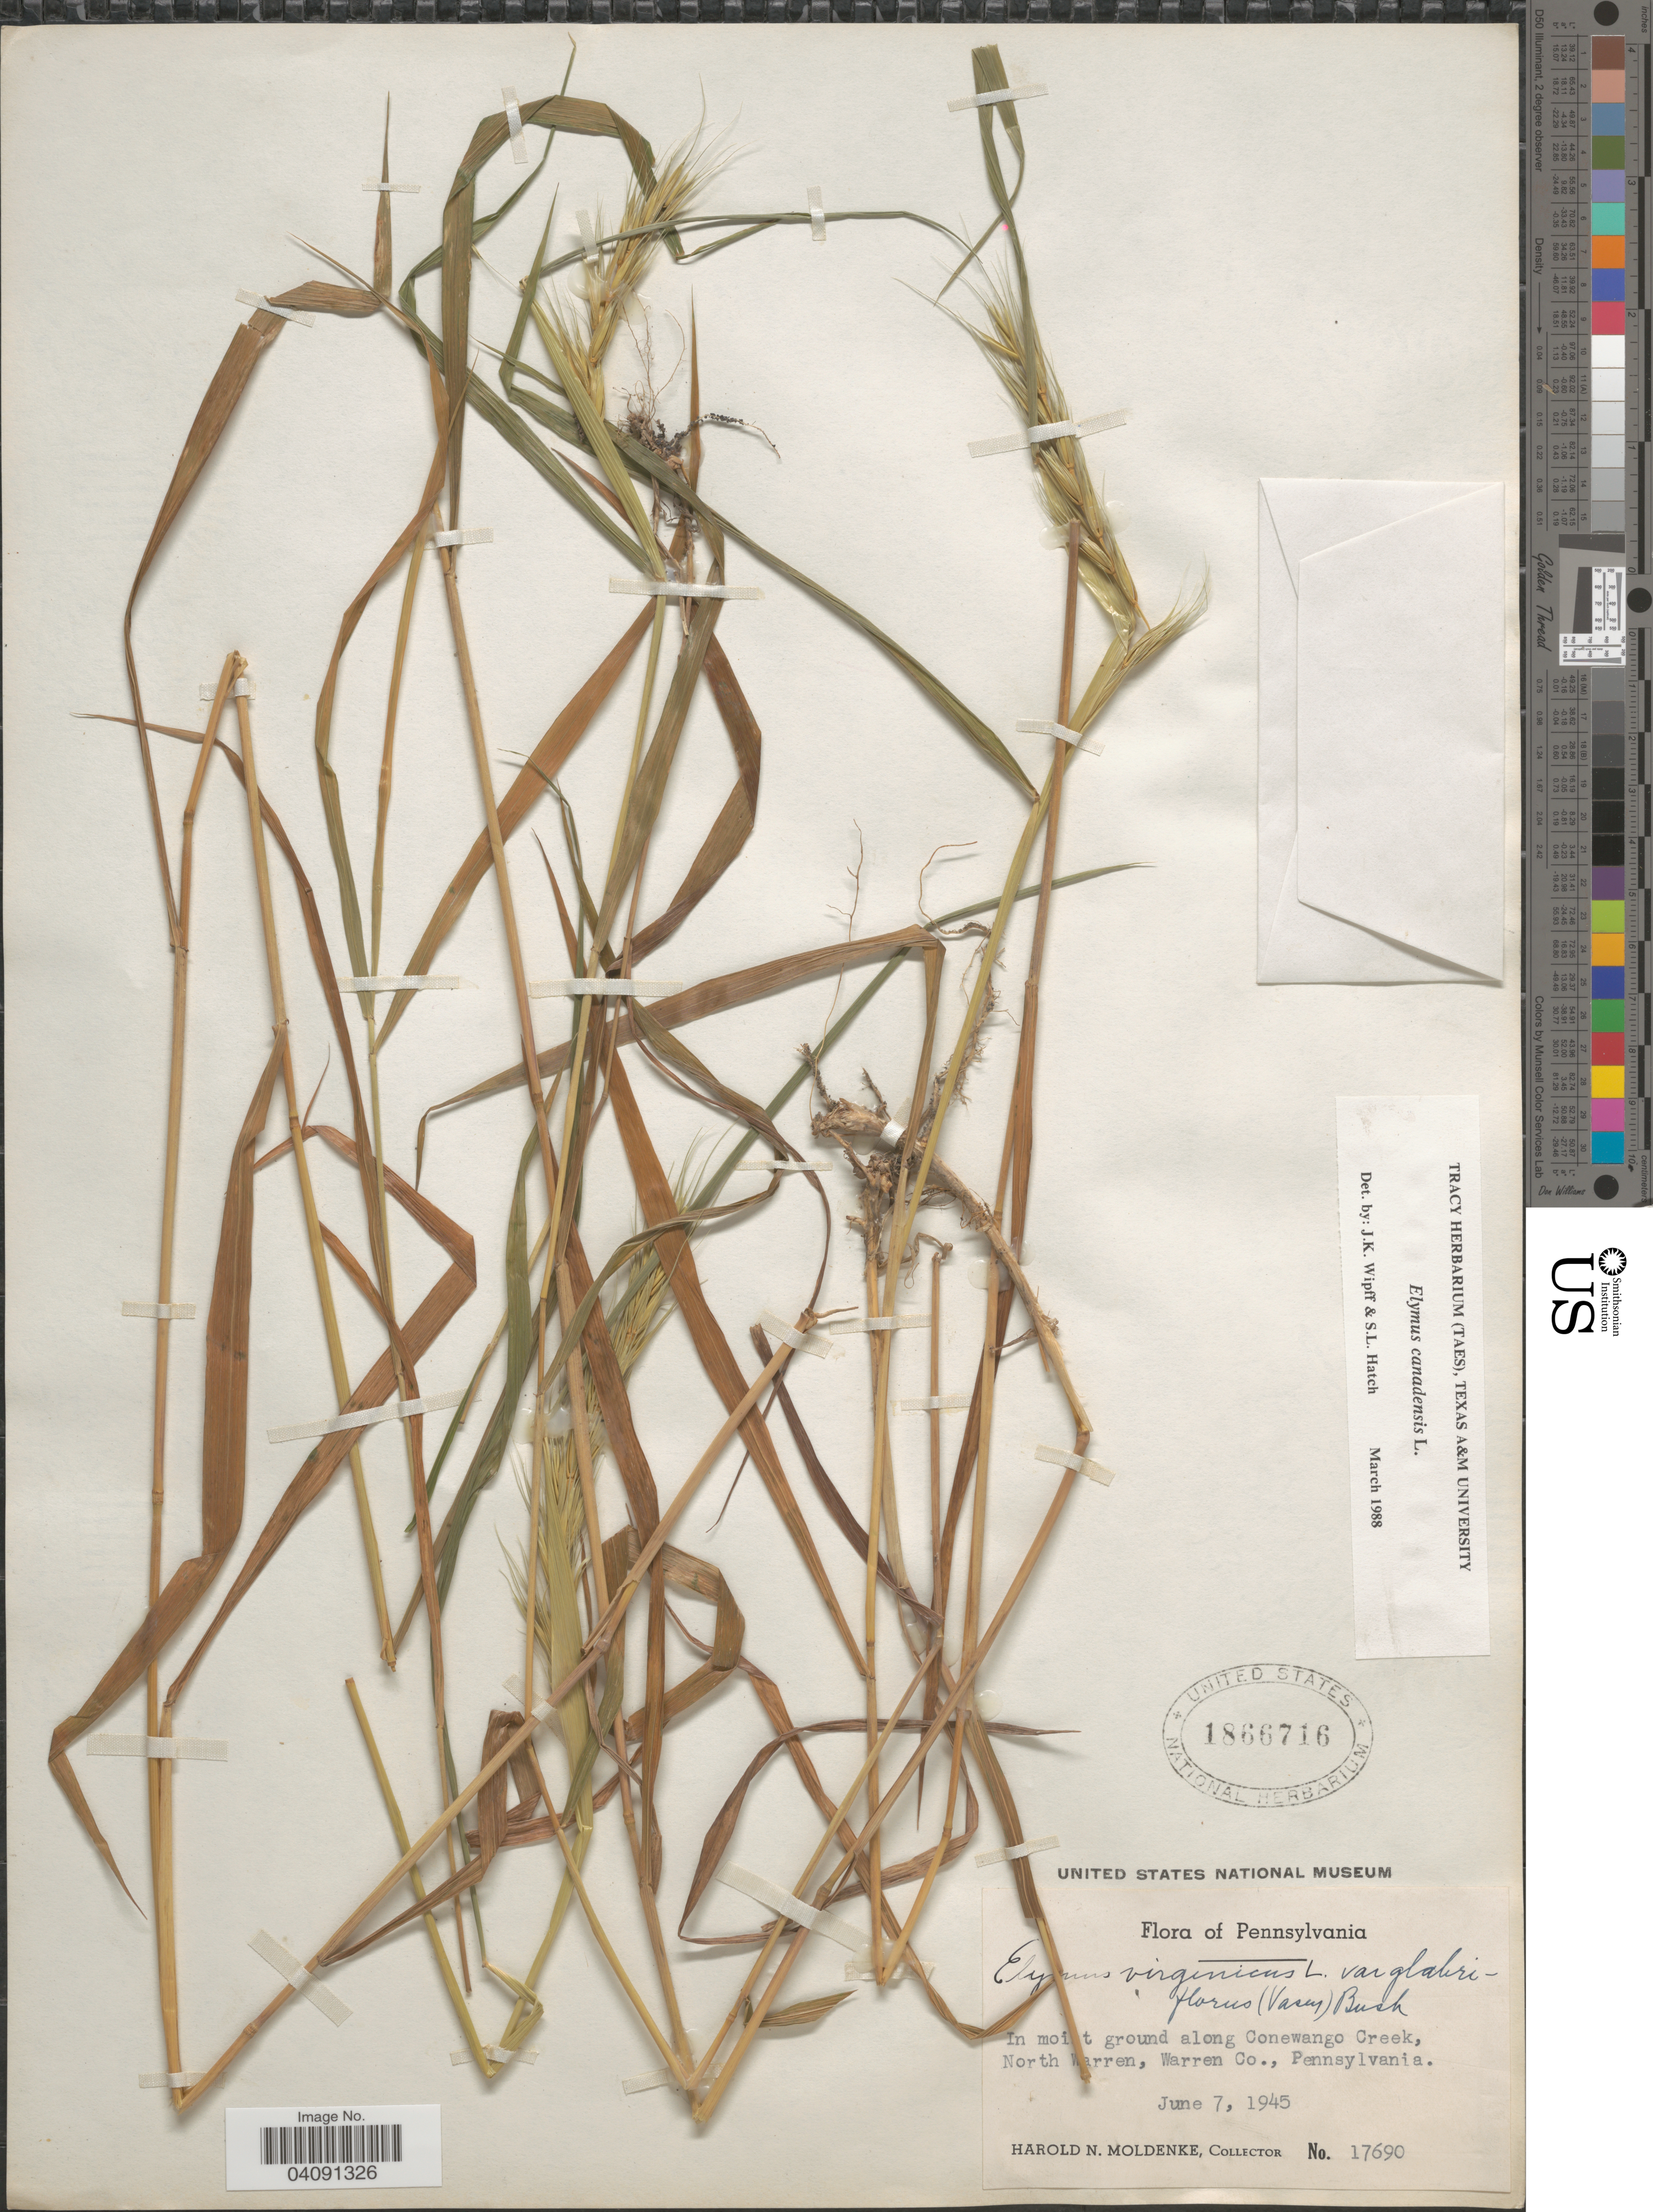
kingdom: Plantae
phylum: Tracheophyta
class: Liliopsida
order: Poales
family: Poaceae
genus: Elymus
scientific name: Elymus canadensis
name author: L.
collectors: H. N. Moldenke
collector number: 17690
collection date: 1945-06-07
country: United States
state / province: Pennsylvania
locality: Along Conewango Creek, North Warren, Warren Co.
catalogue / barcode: US 1866716